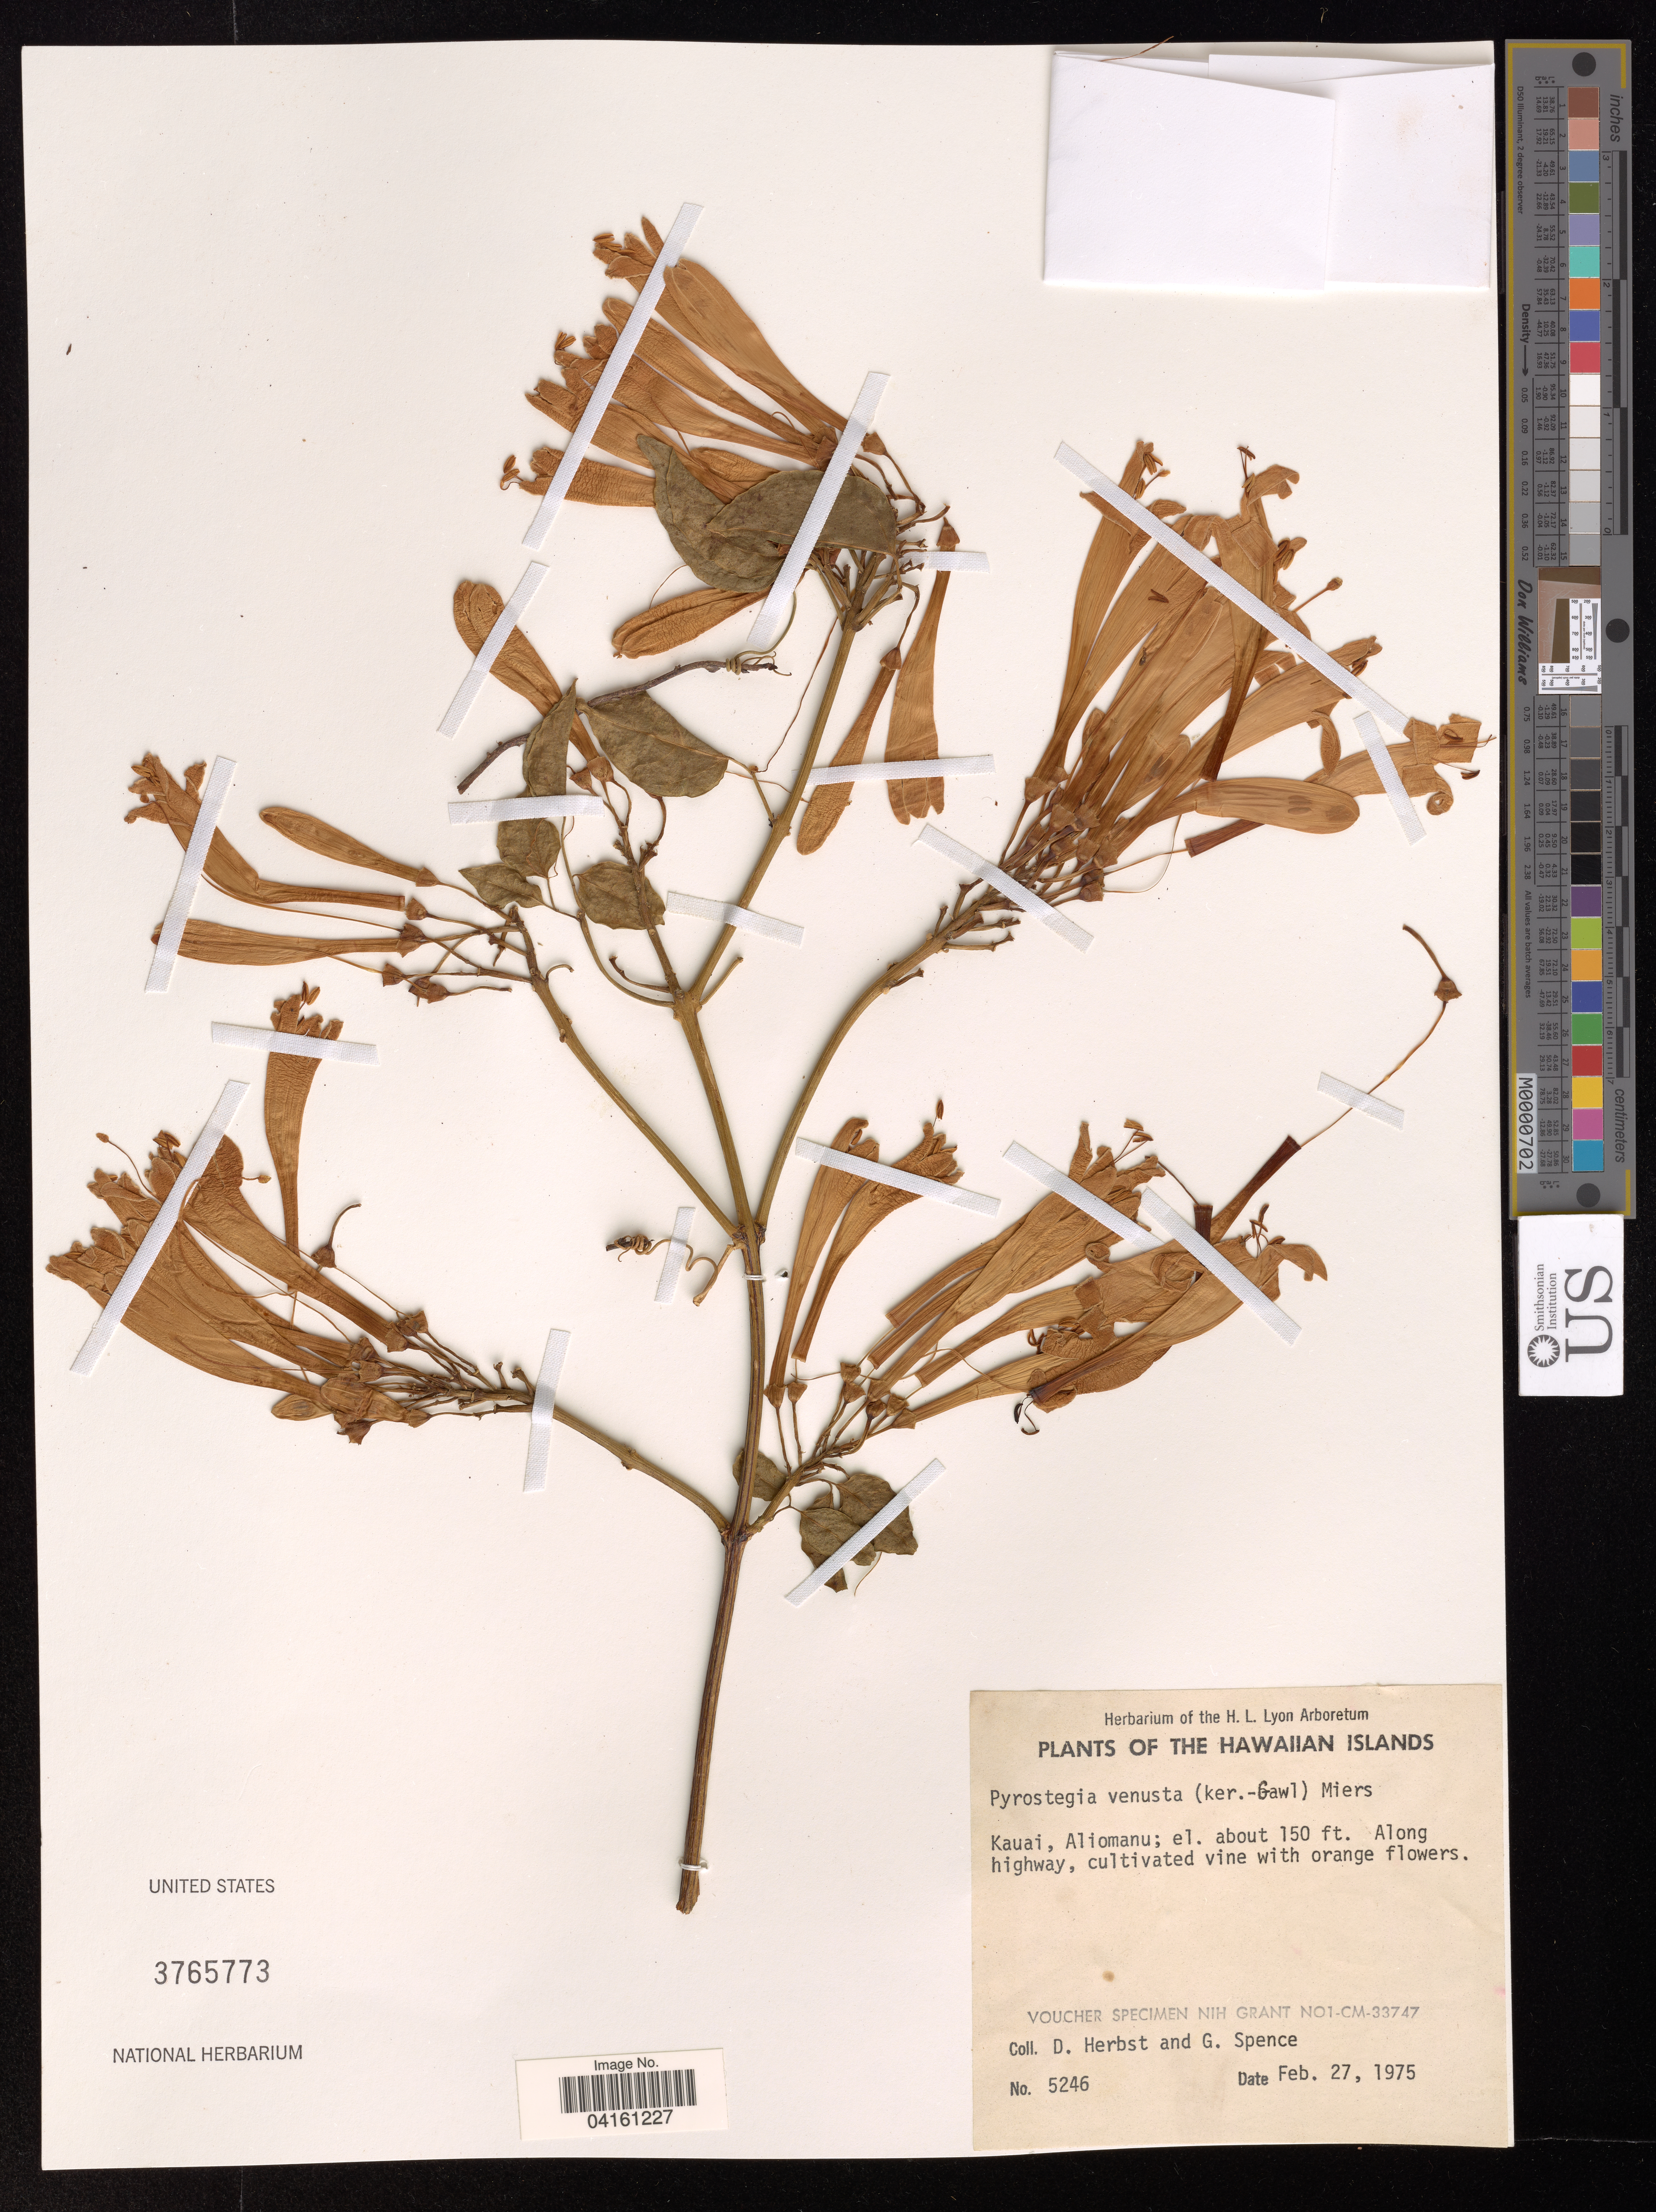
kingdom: Plantae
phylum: Tracheophyta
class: Magnoliopsida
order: Lamiales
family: Bignoniaceae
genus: Pyrostegia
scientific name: Pyrostegia venusta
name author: (Ker Gawl.) Miers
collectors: D. Herbst & G. Spence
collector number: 5246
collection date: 1975-02-27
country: United States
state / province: Hawaii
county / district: Kauai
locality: The Hawaiian Islands. Kauai. Aliomanu. Along highway.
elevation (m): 46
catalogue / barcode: US 3765773